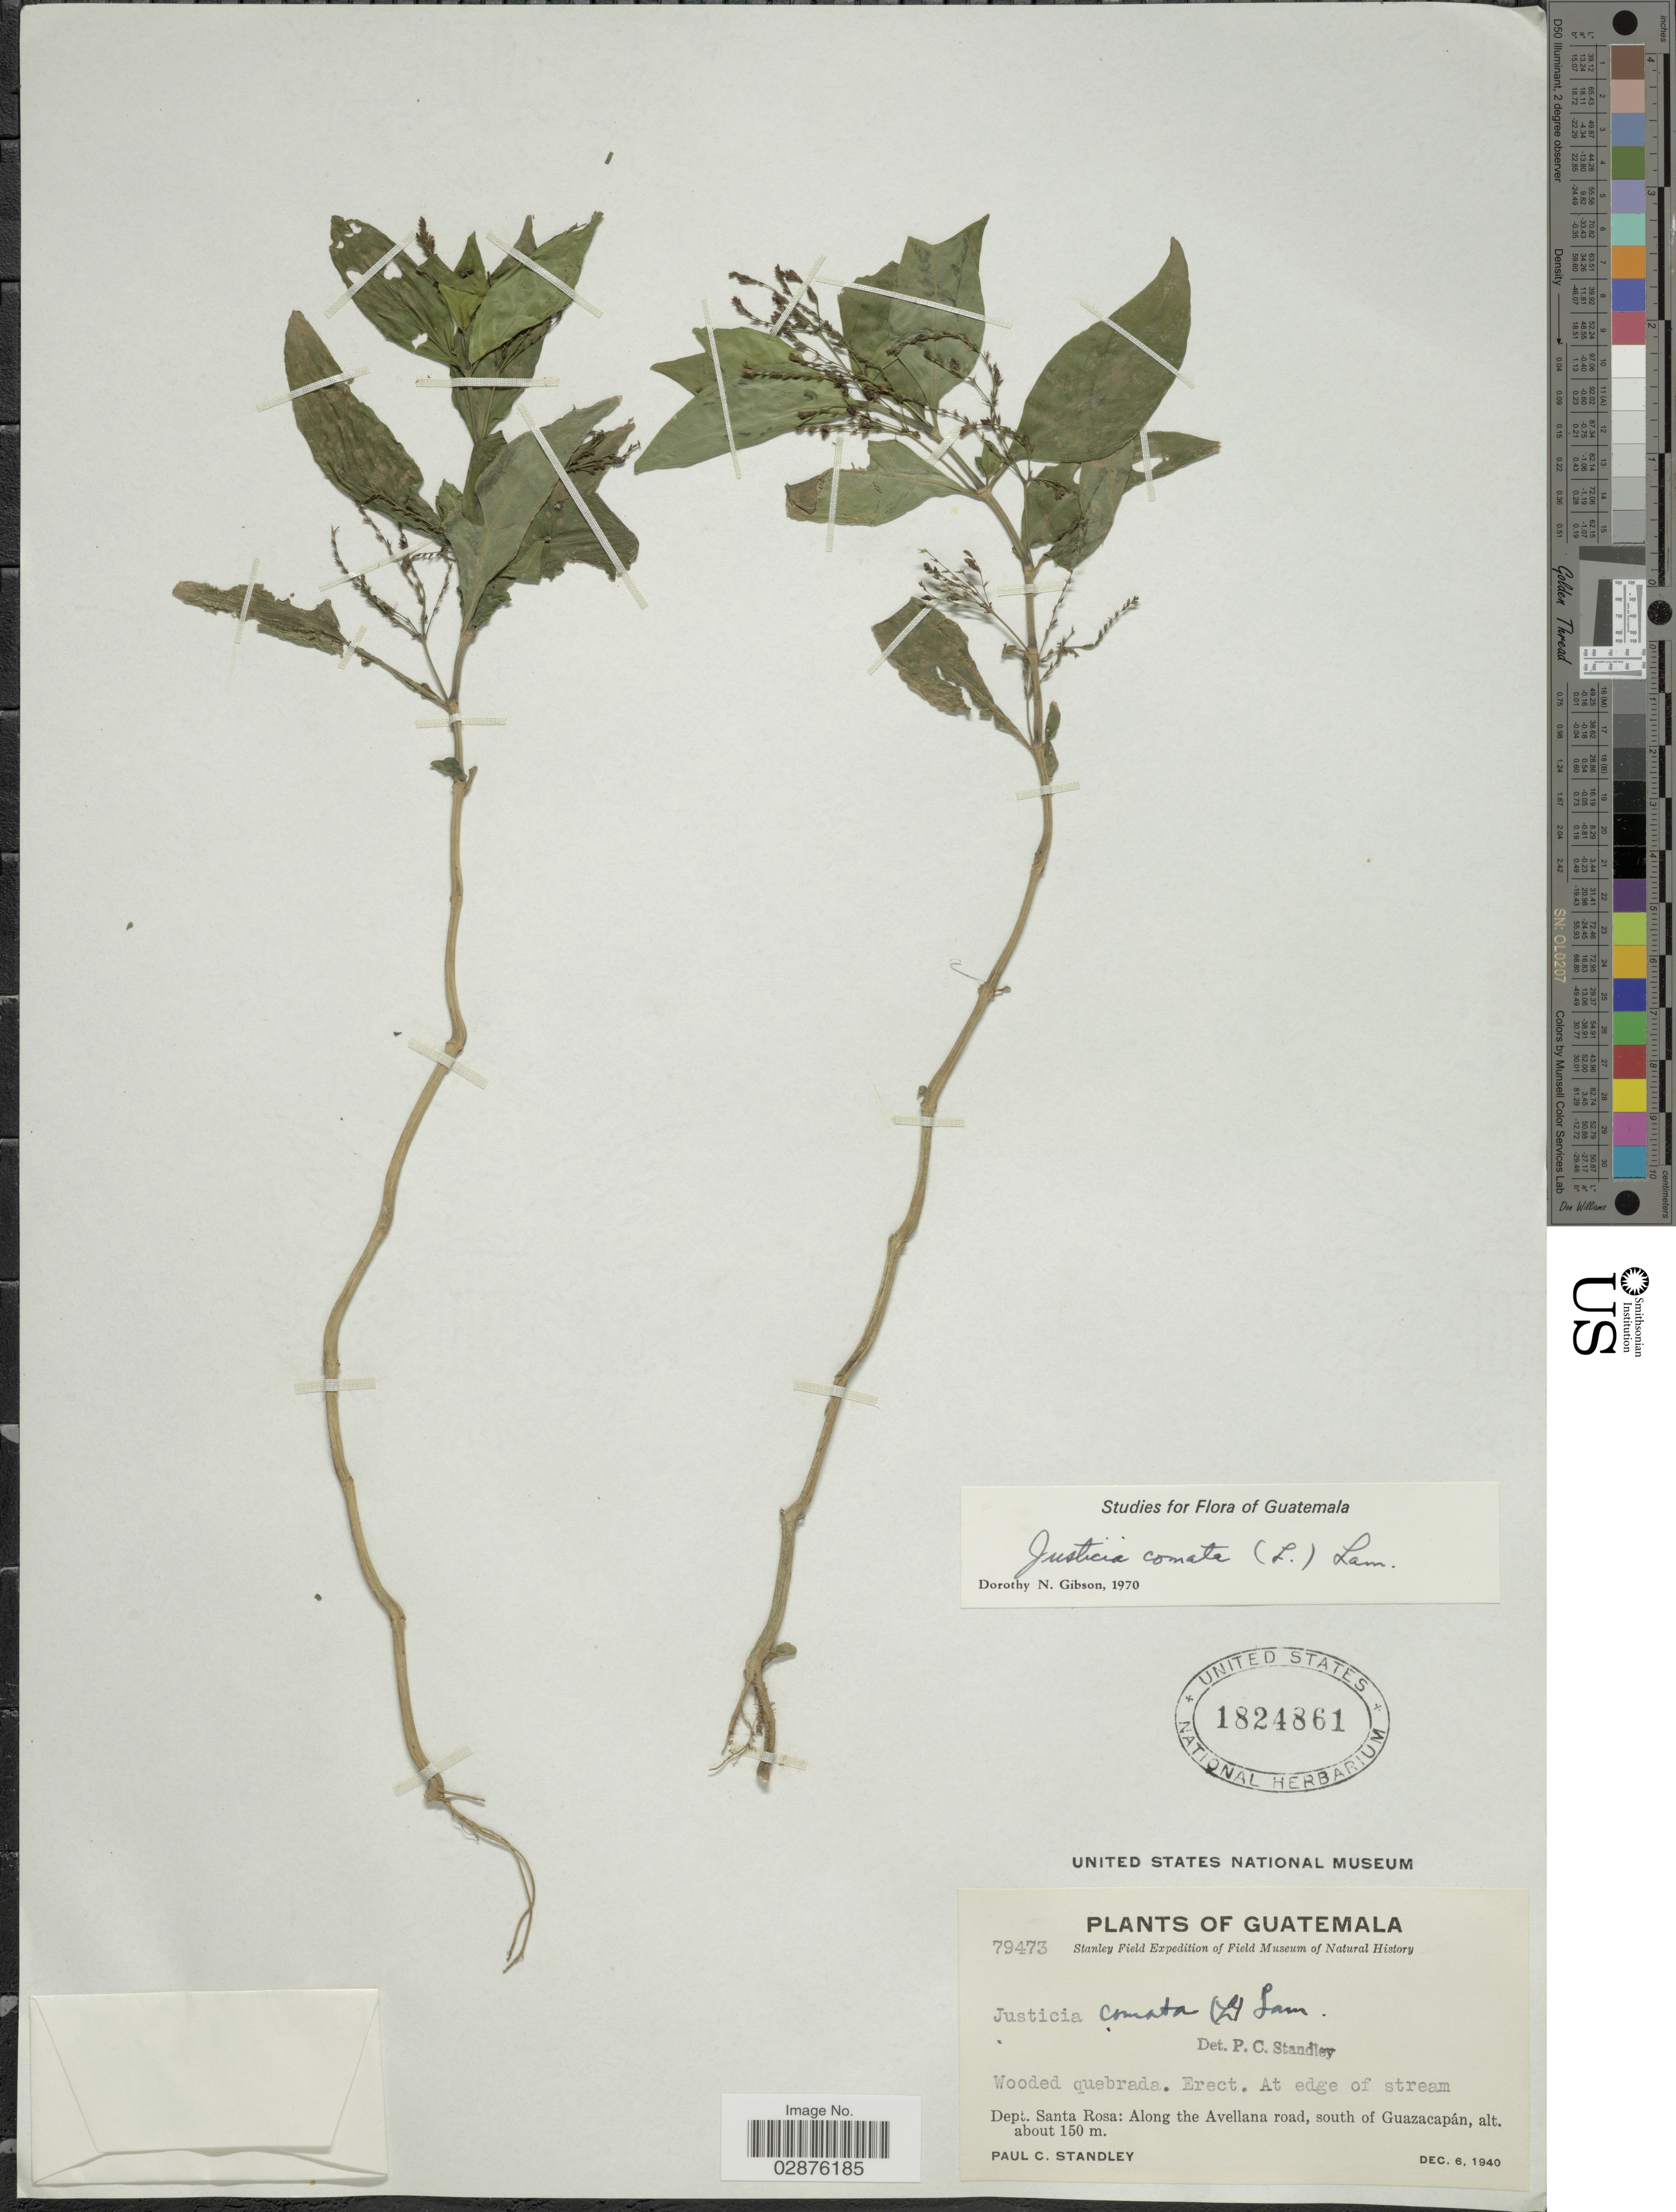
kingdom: Plantae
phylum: Tracheophyta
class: Magnoliopsida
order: Lamiales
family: Acanthaceae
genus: Justicia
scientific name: Justicia comata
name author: (L.) Lam.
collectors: J. Steyermark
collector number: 79473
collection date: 1940-12-06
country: Guatemala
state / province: Santa Rosa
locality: Dept. Santa Rosa: Along the Avellana road, south of Guazacapán.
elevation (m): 150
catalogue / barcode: US 1824861